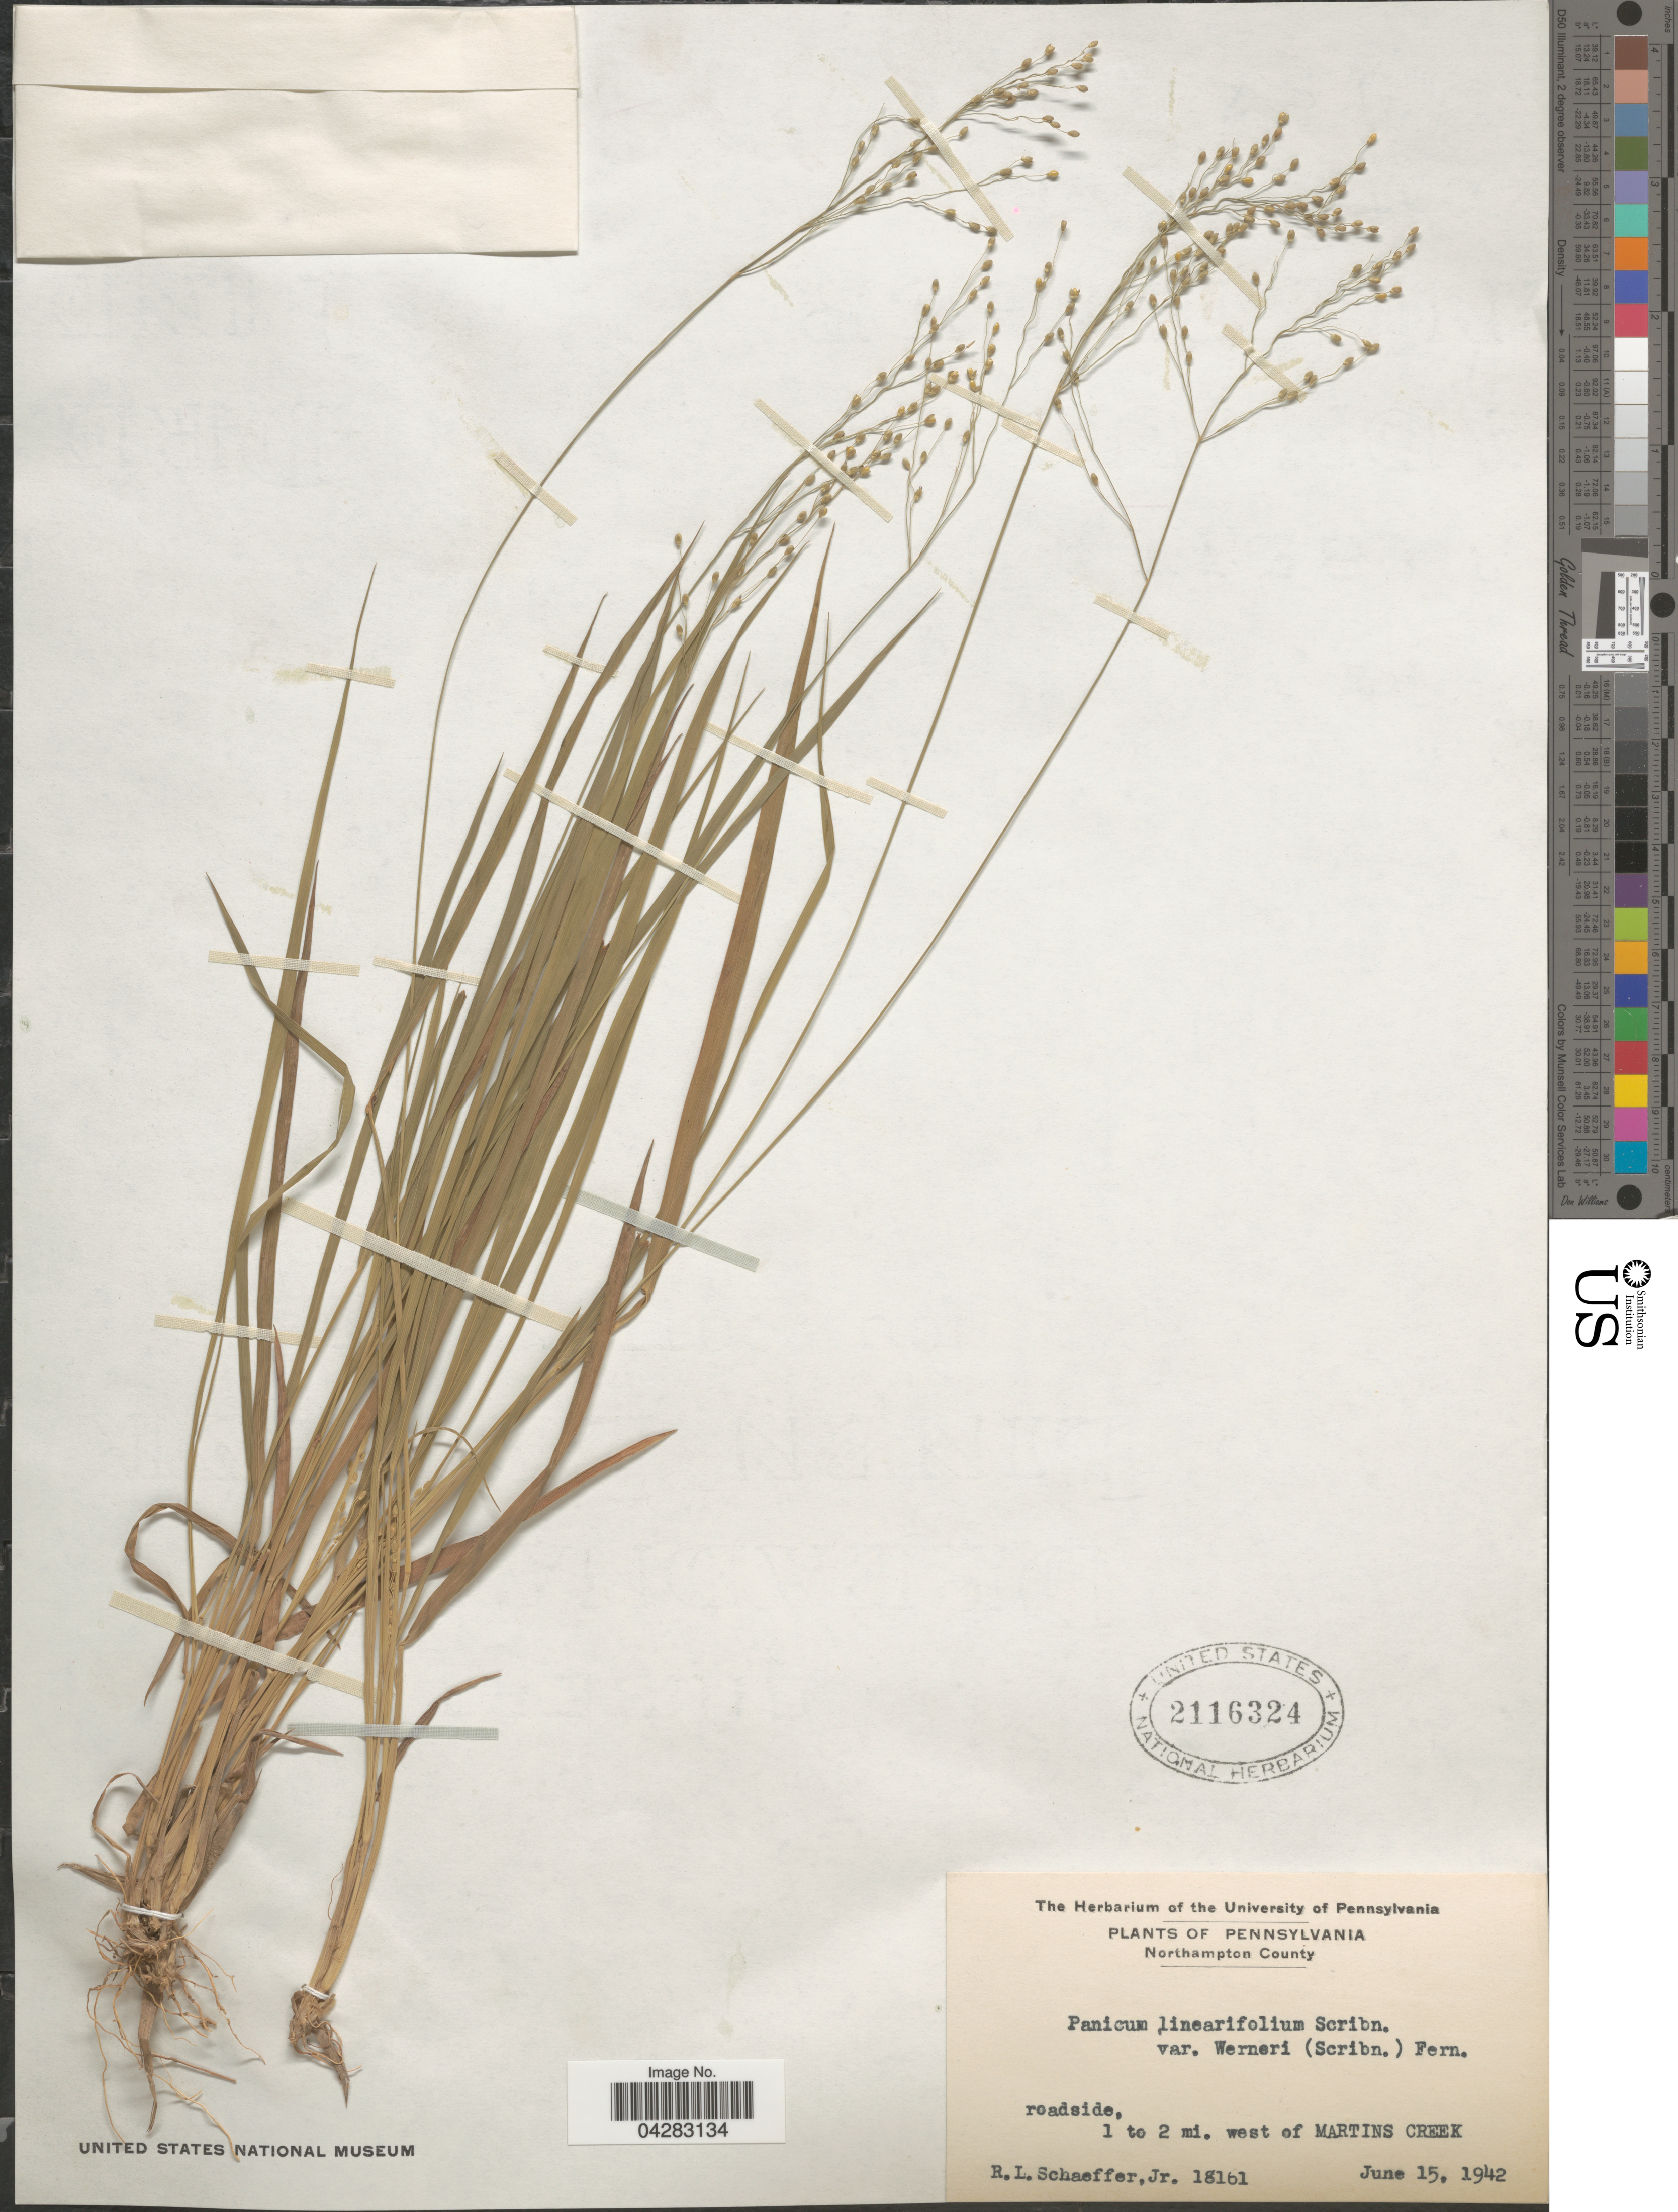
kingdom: Plantae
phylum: Tracheophyta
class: Liliopsida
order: Poales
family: Poaceae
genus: Dichanthelium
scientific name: Dichanthelium linearifolium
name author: (Scribn.) Gould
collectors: R. L. Schaeffer Jr.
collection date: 1942-06-15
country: United States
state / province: Pennsylvania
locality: Northampton County. Roadside, 1 to 2 mi. west of Martins Creek.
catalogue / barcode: US 2116324